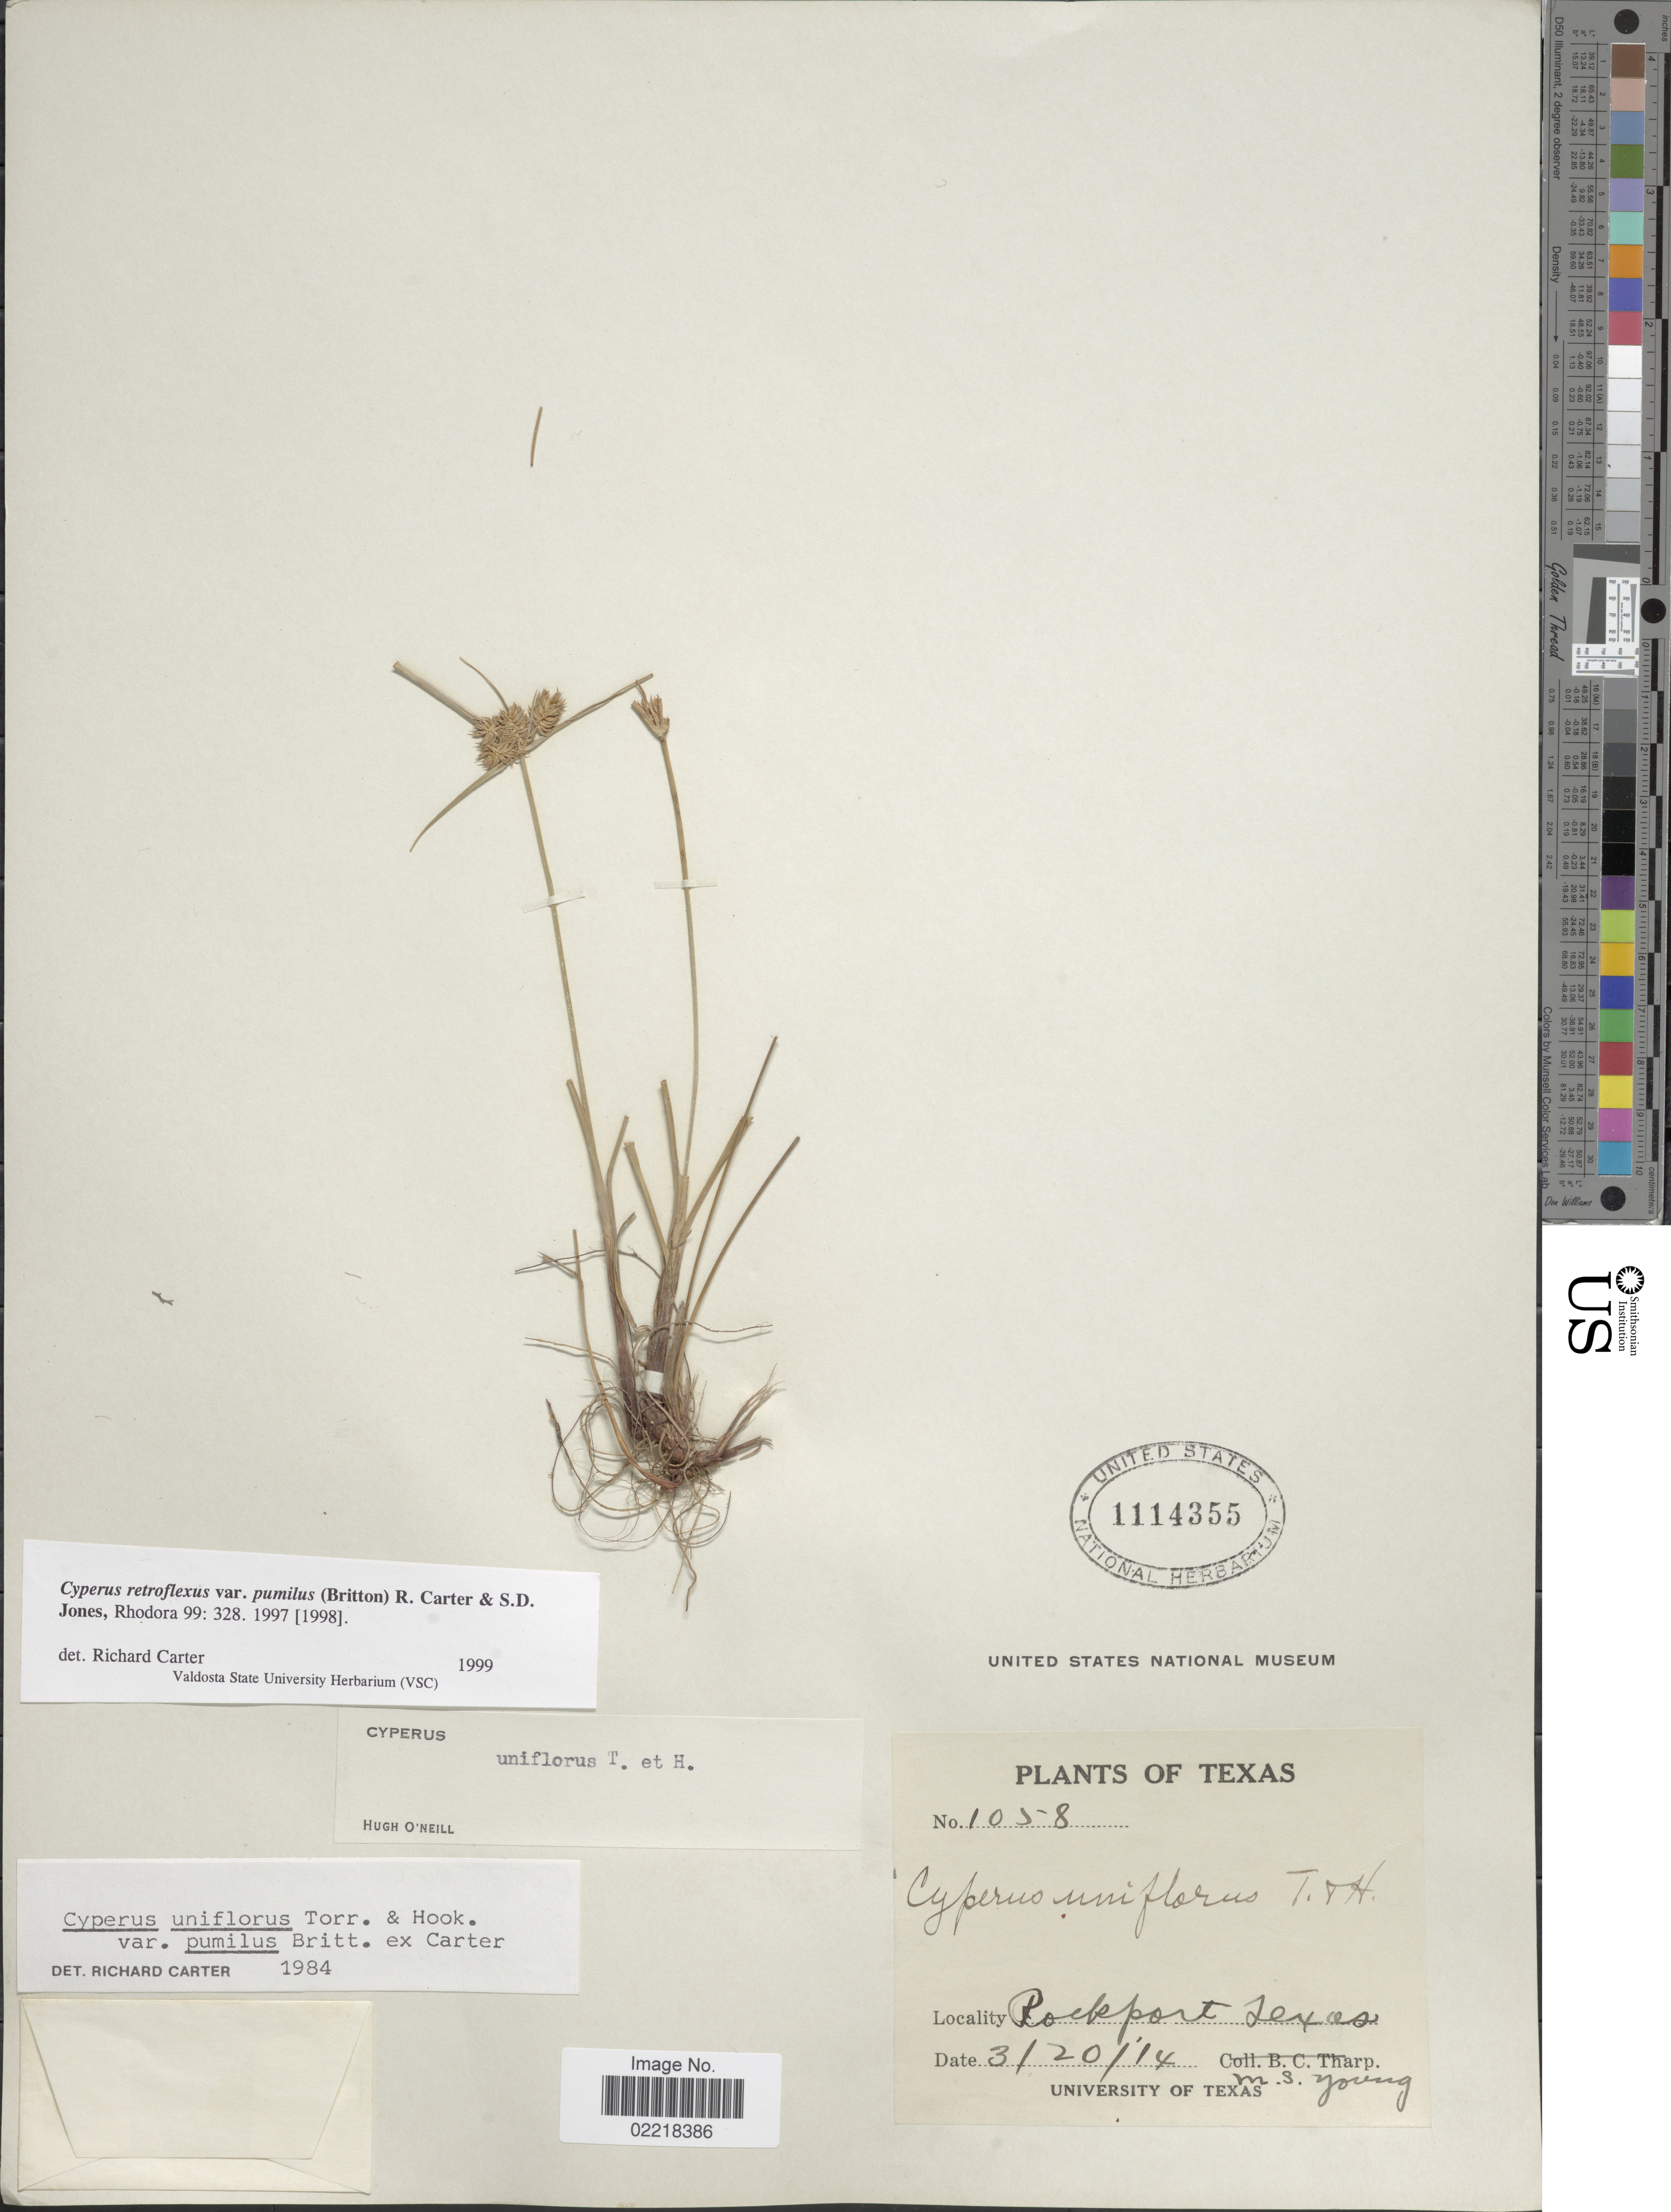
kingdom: Plantae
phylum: Tracheophyta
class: Liliopsida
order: Poales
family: Cyperaceae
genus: Cyperus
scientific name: Cyperus retroflexus var. pumilus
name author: (Britton) R. Carter & S.D. Jones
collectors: M. Young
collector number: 1058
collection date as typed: Transcribed d/m/y: 20/3/14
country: United States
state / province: Texas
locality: Rockport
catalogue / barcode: US 1114355